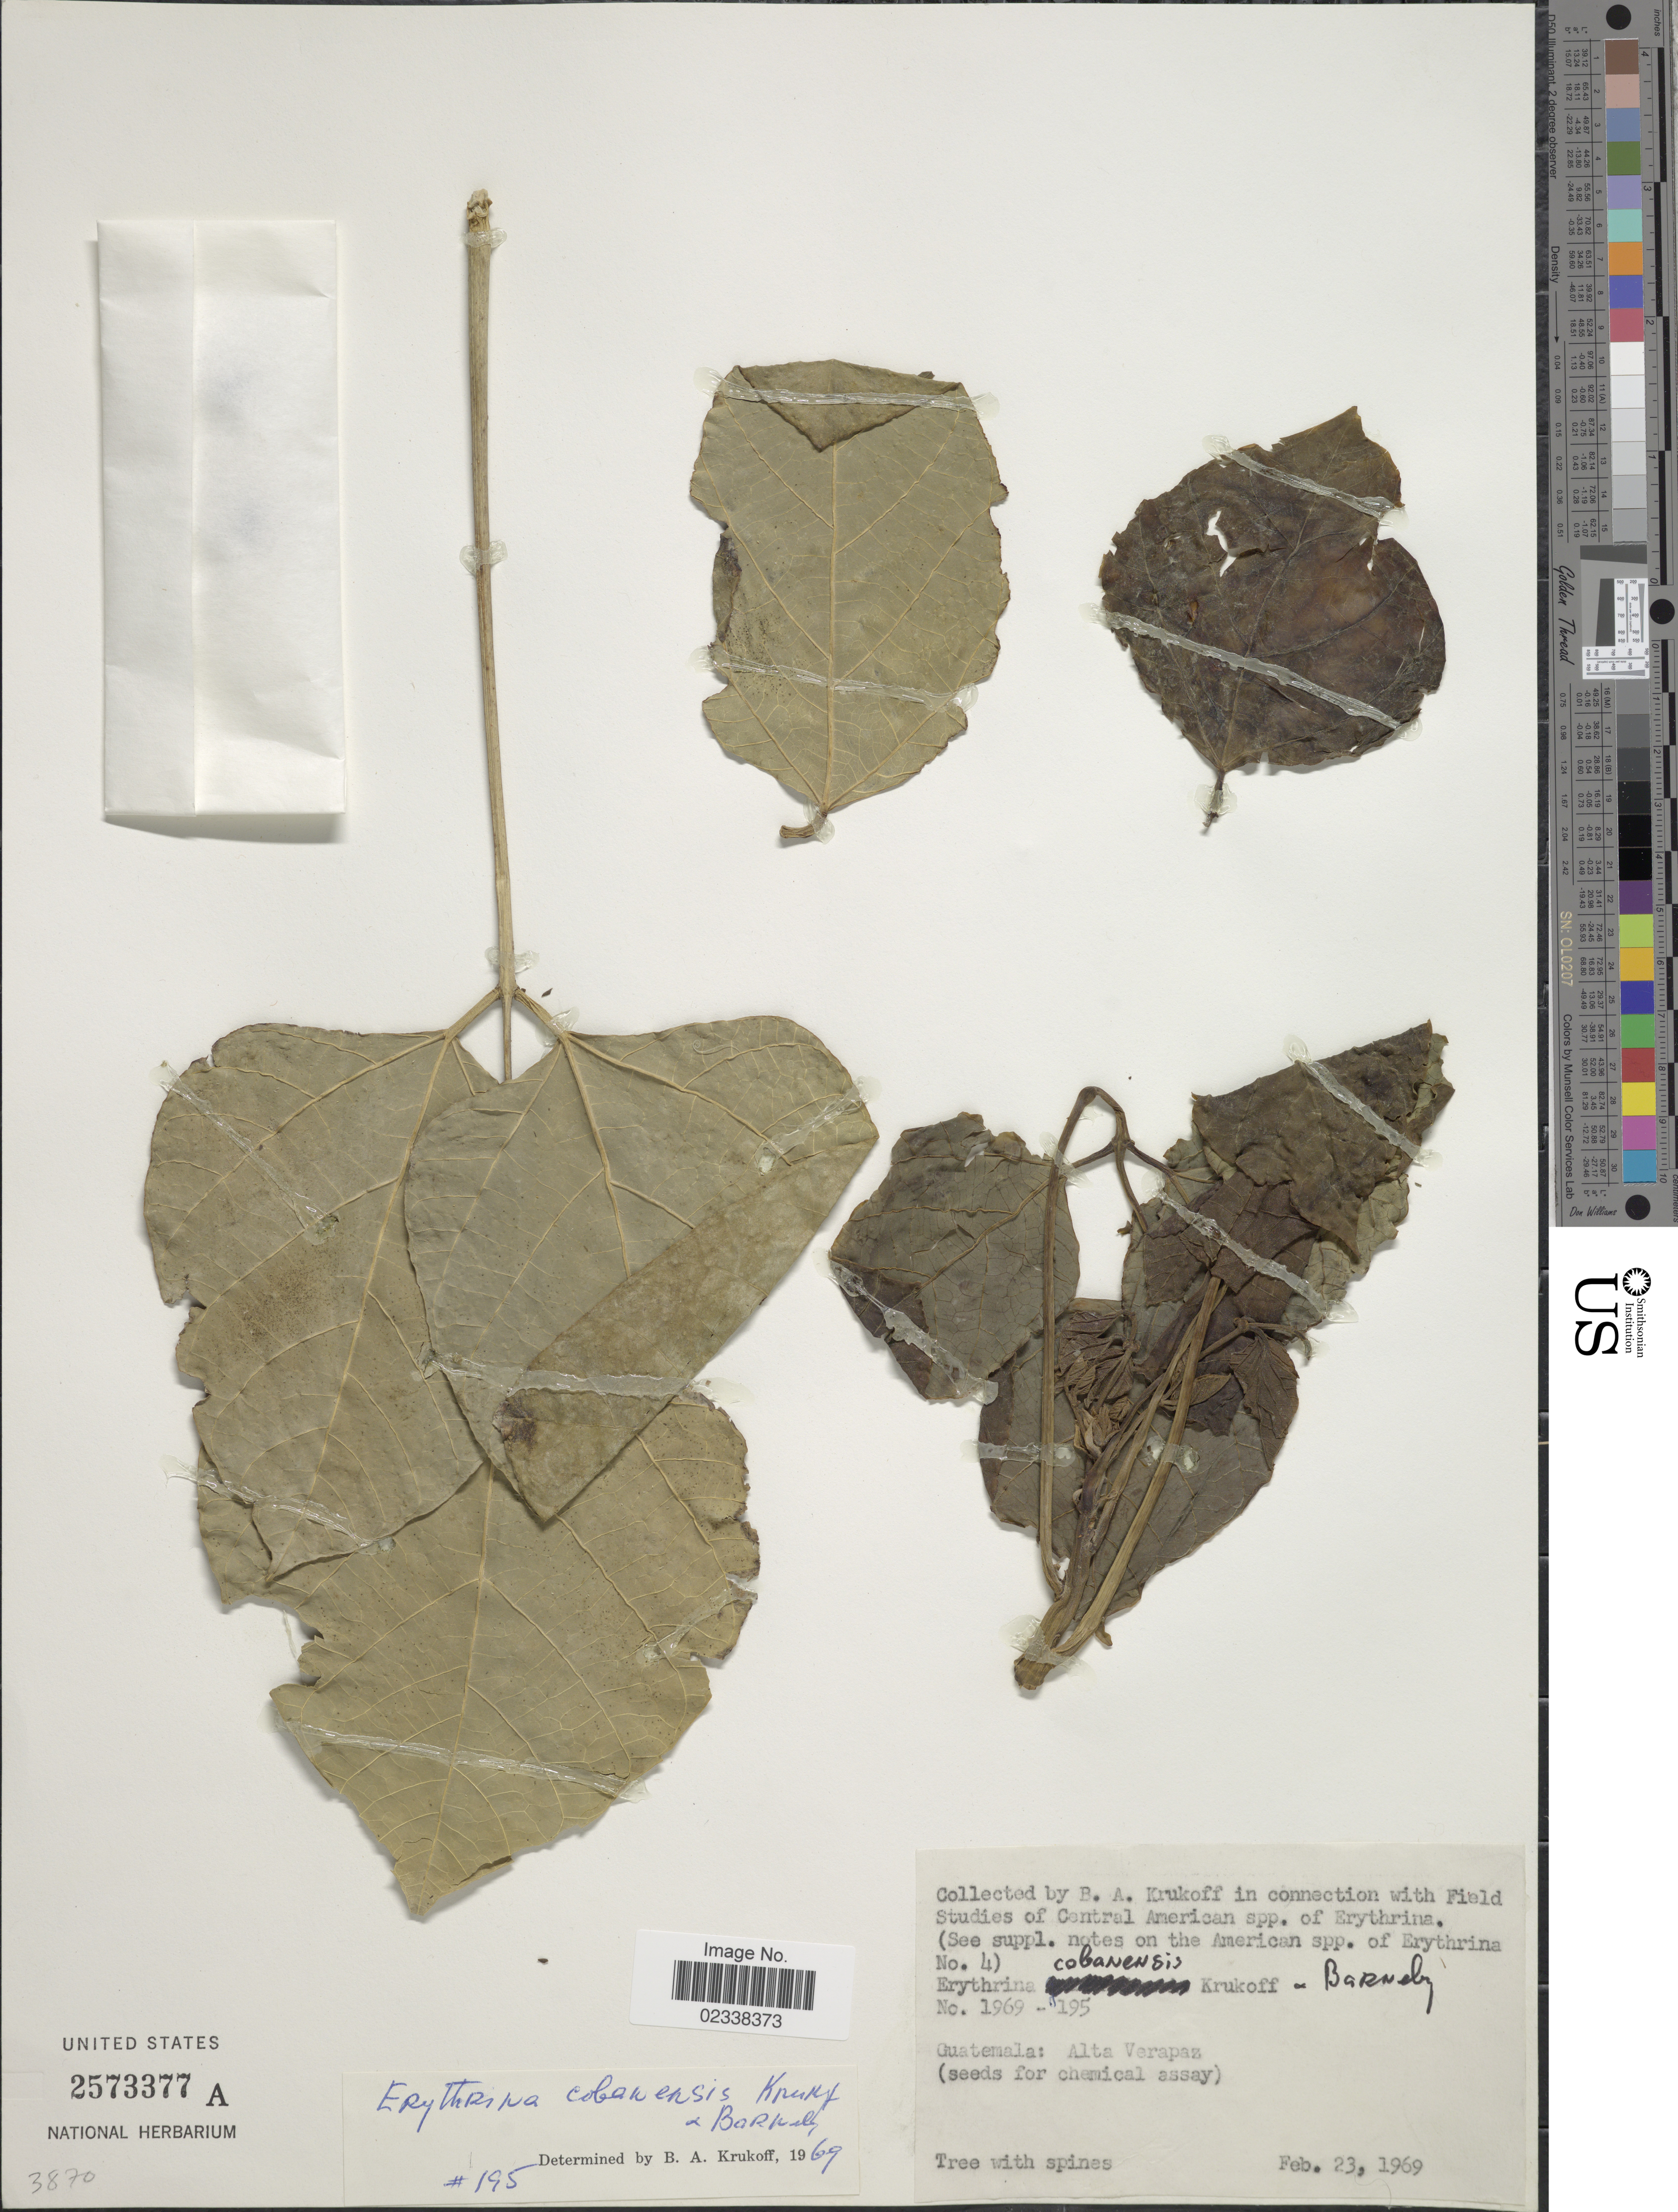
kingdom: Plantae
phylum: Tracheophyta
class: Magnoliopsida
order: Fabales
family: Fabaceae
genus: Erythrina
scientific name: Erythrina cobanensis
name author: Krukoff & Barneby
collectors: B. A. Krukoff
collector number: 1969-195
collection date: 1969-02-23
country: Guatemala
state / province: Alta Verapaz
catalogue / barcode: US 2573377A